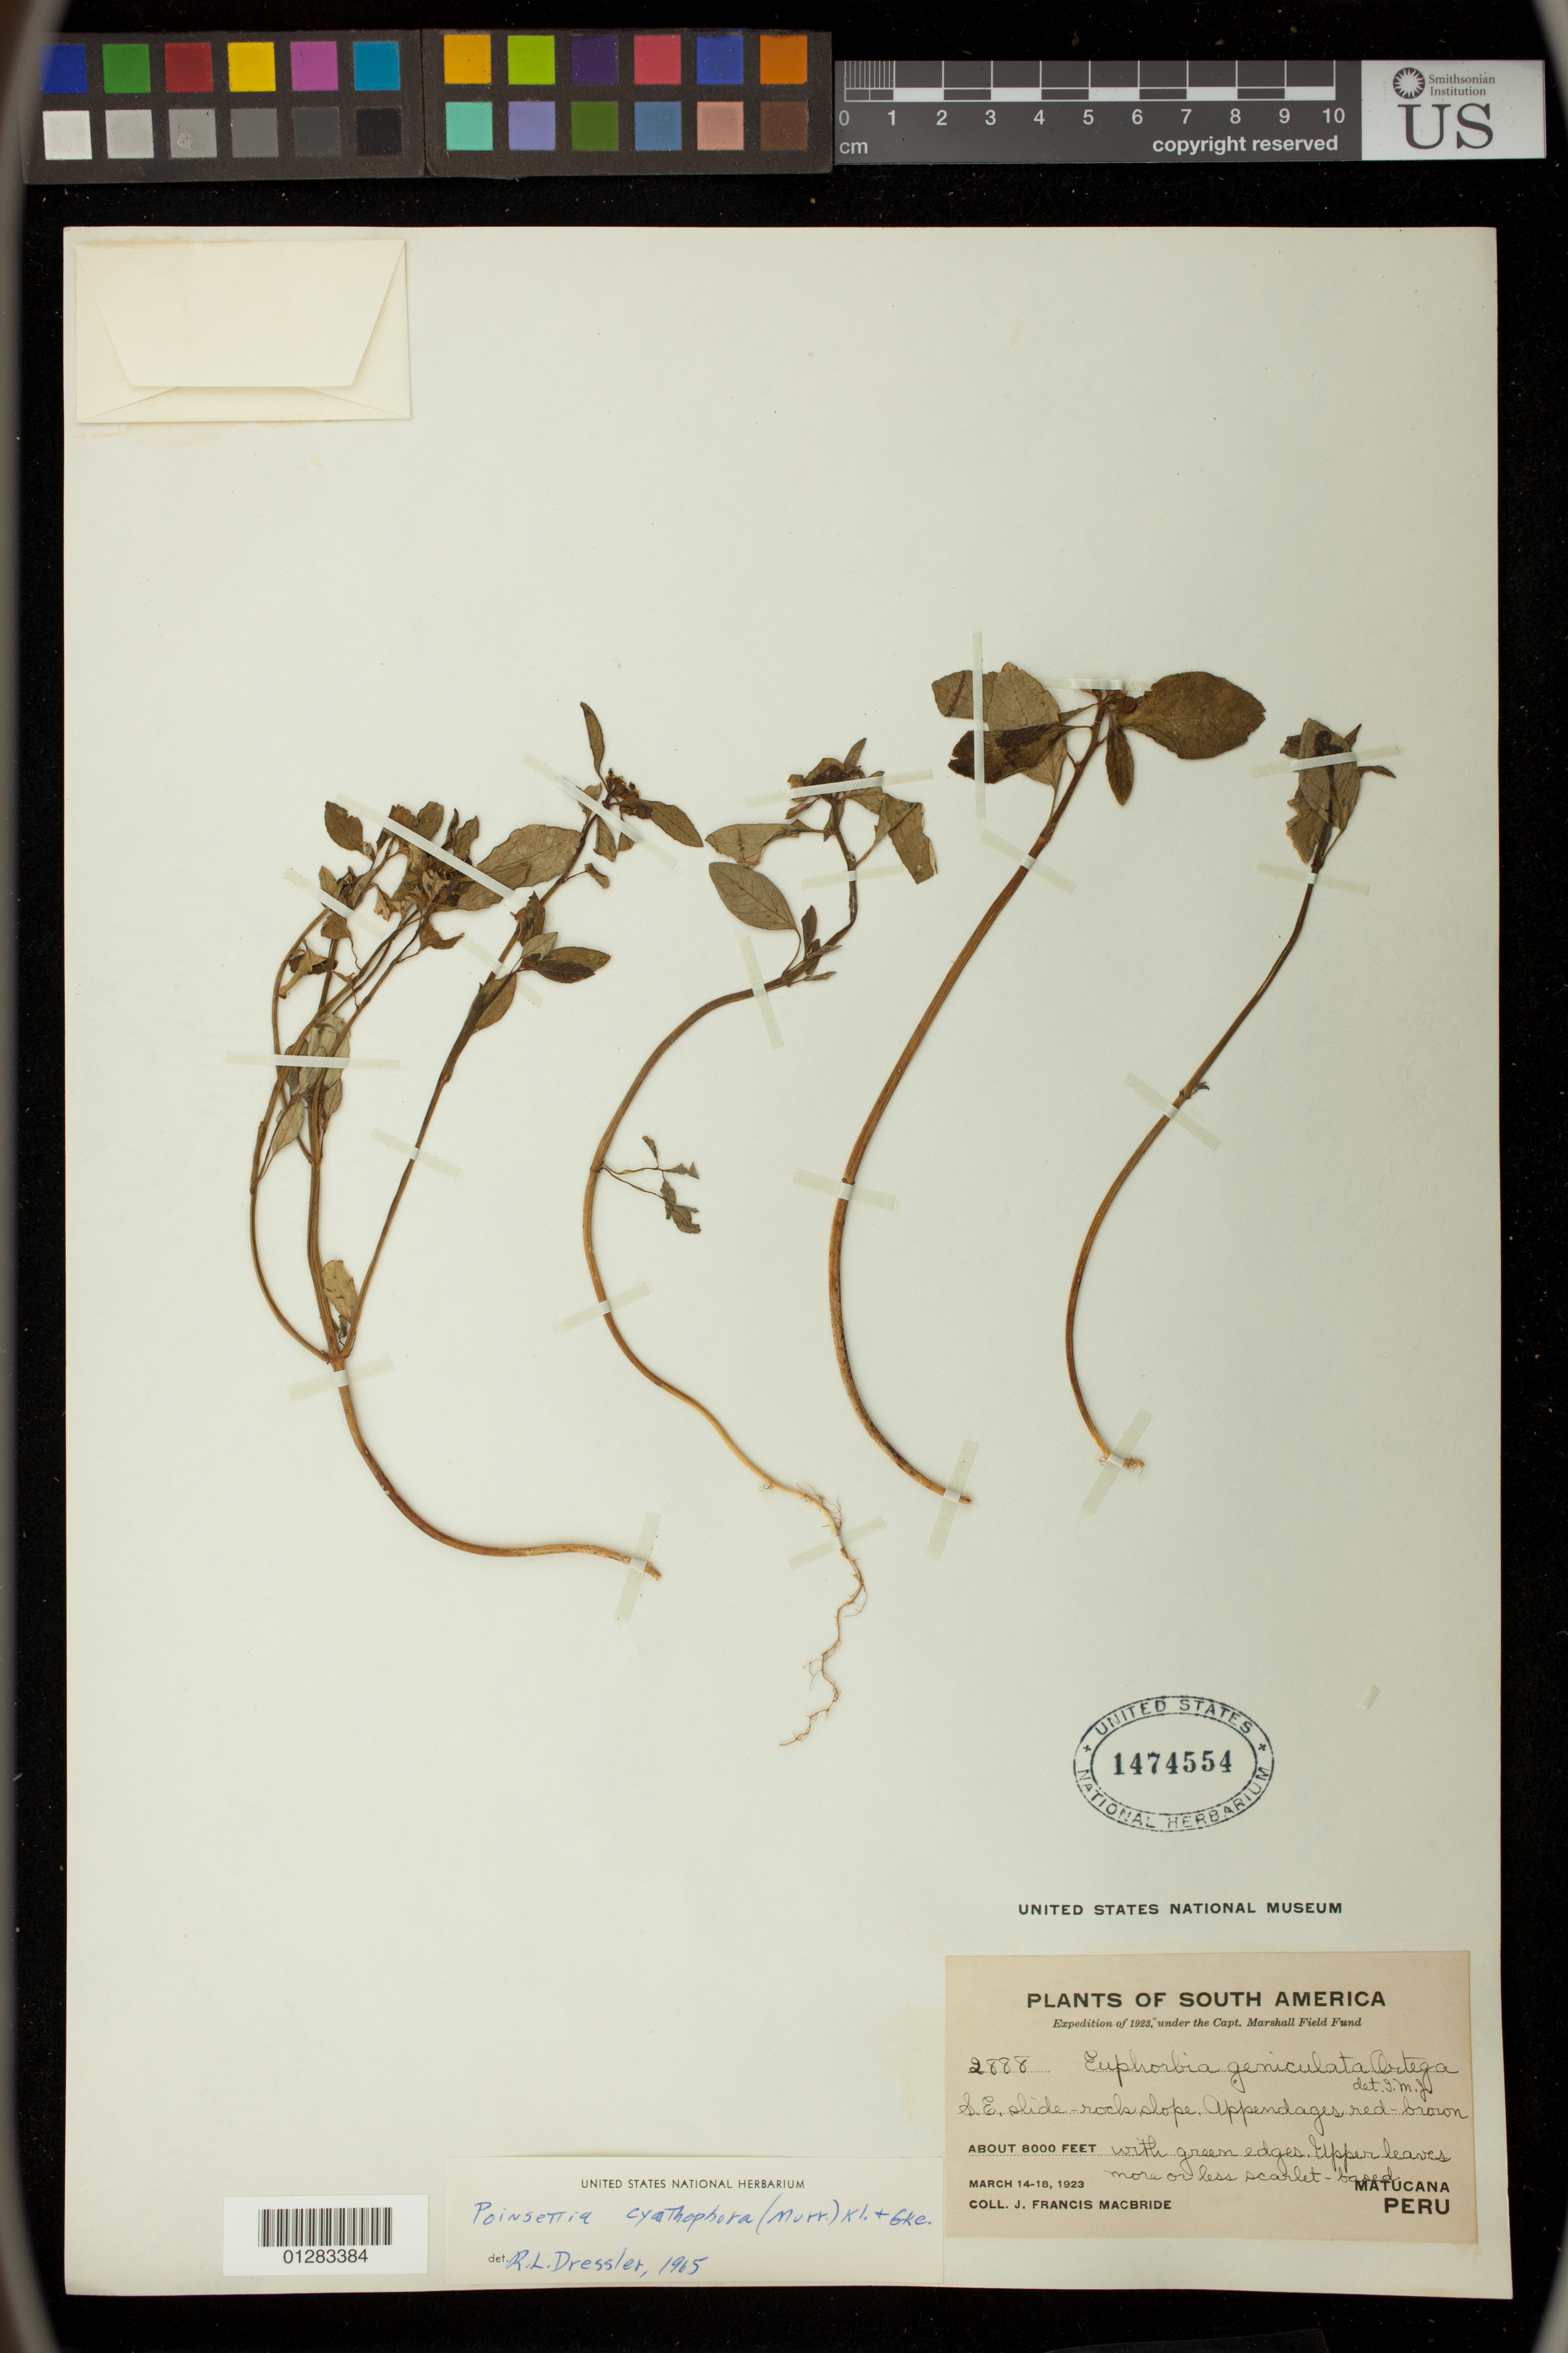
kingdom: Plantae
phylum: Tracheophyta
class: Magnoliopsida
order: Malpighiales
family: Euphorbiaceae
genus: Euphorbia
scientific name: Euphorbia heterophylla var. cyathophora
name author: (Murr.) Griseb.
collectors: J. F. Macbride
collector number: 2888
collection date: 1923-03-14/1923-03-18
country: Peru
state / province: Lima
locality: Matucana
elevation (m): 2438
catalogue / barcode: US 1474554